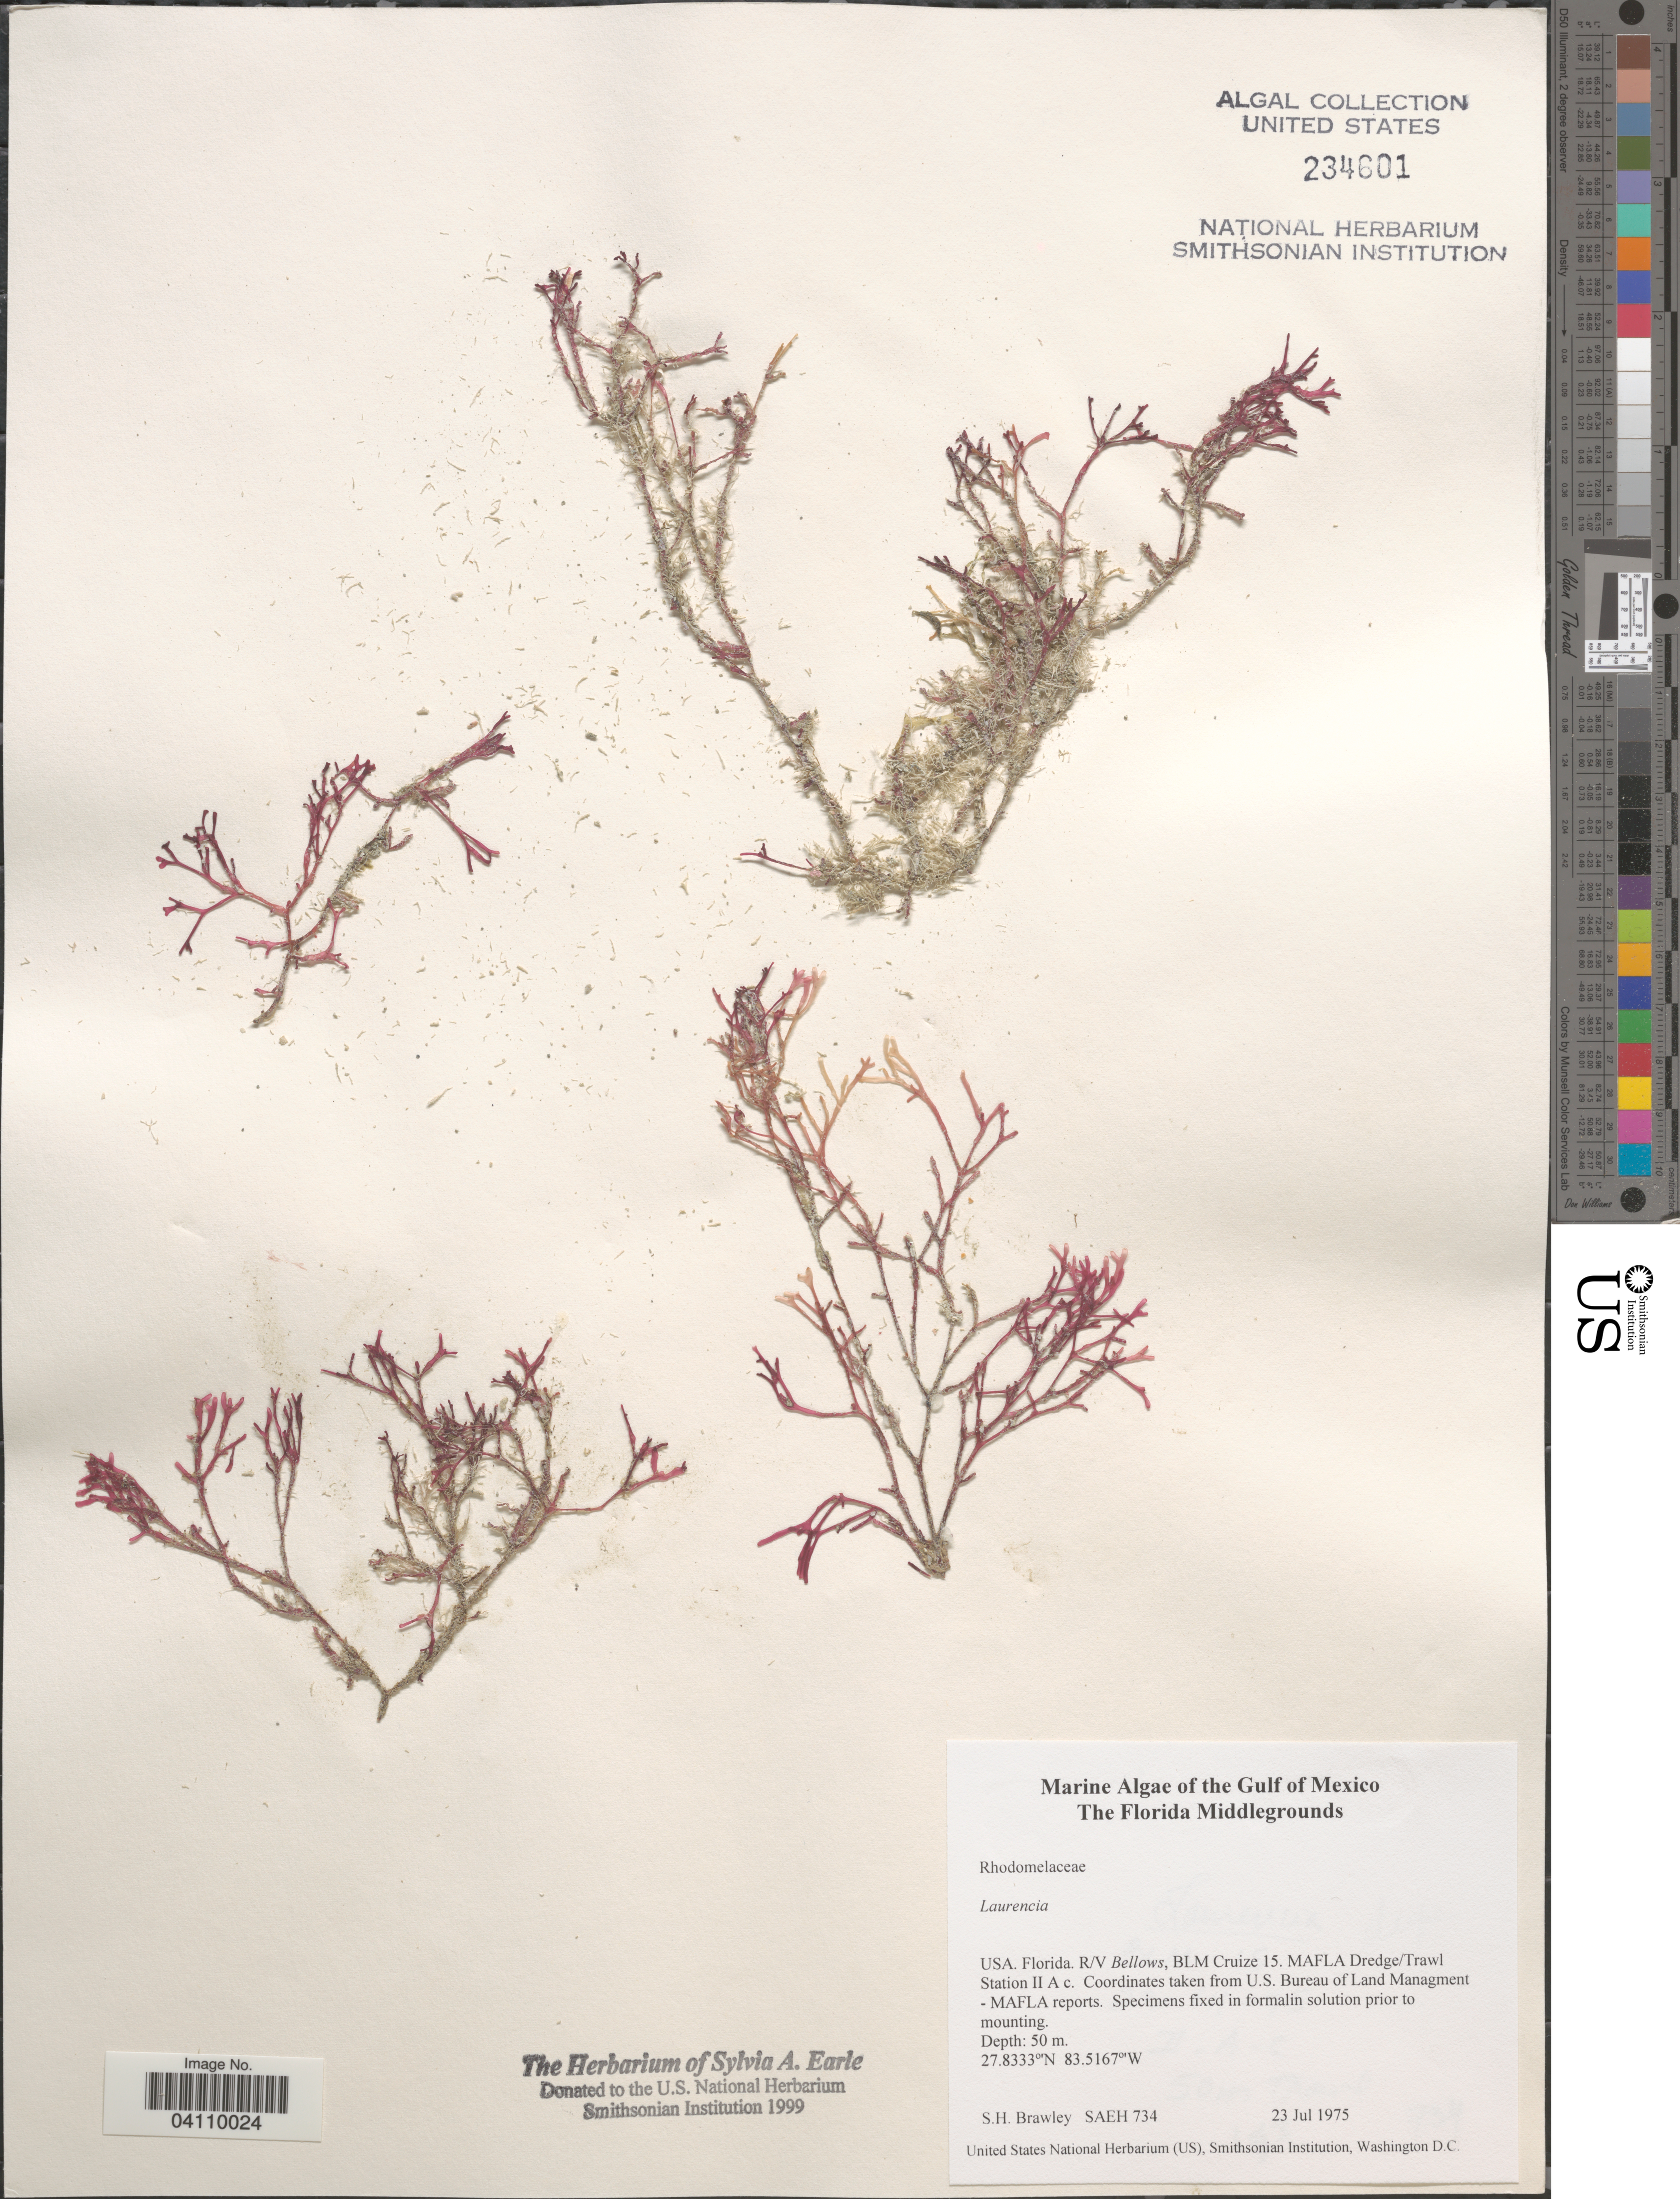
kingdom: Plantae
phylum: Rhodophyta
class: Florideophyceae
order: Ceramiales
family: Rhodomelaceae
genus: Laurencia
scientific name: Laurencia sp.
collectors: S. Brawley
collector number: SAEH 734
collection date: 1975-07-23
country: United States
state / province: Florida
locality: The Gulf of Mexico. The Florida Middlegrounds. R/V Bellows, BLM Cruize 15. MAFLA Dredge/Trawl Station II A c. Coordinates taken from U.S. Bureau of Land Managment - MAFLA reports [unsure placement].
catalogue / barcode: US 234601